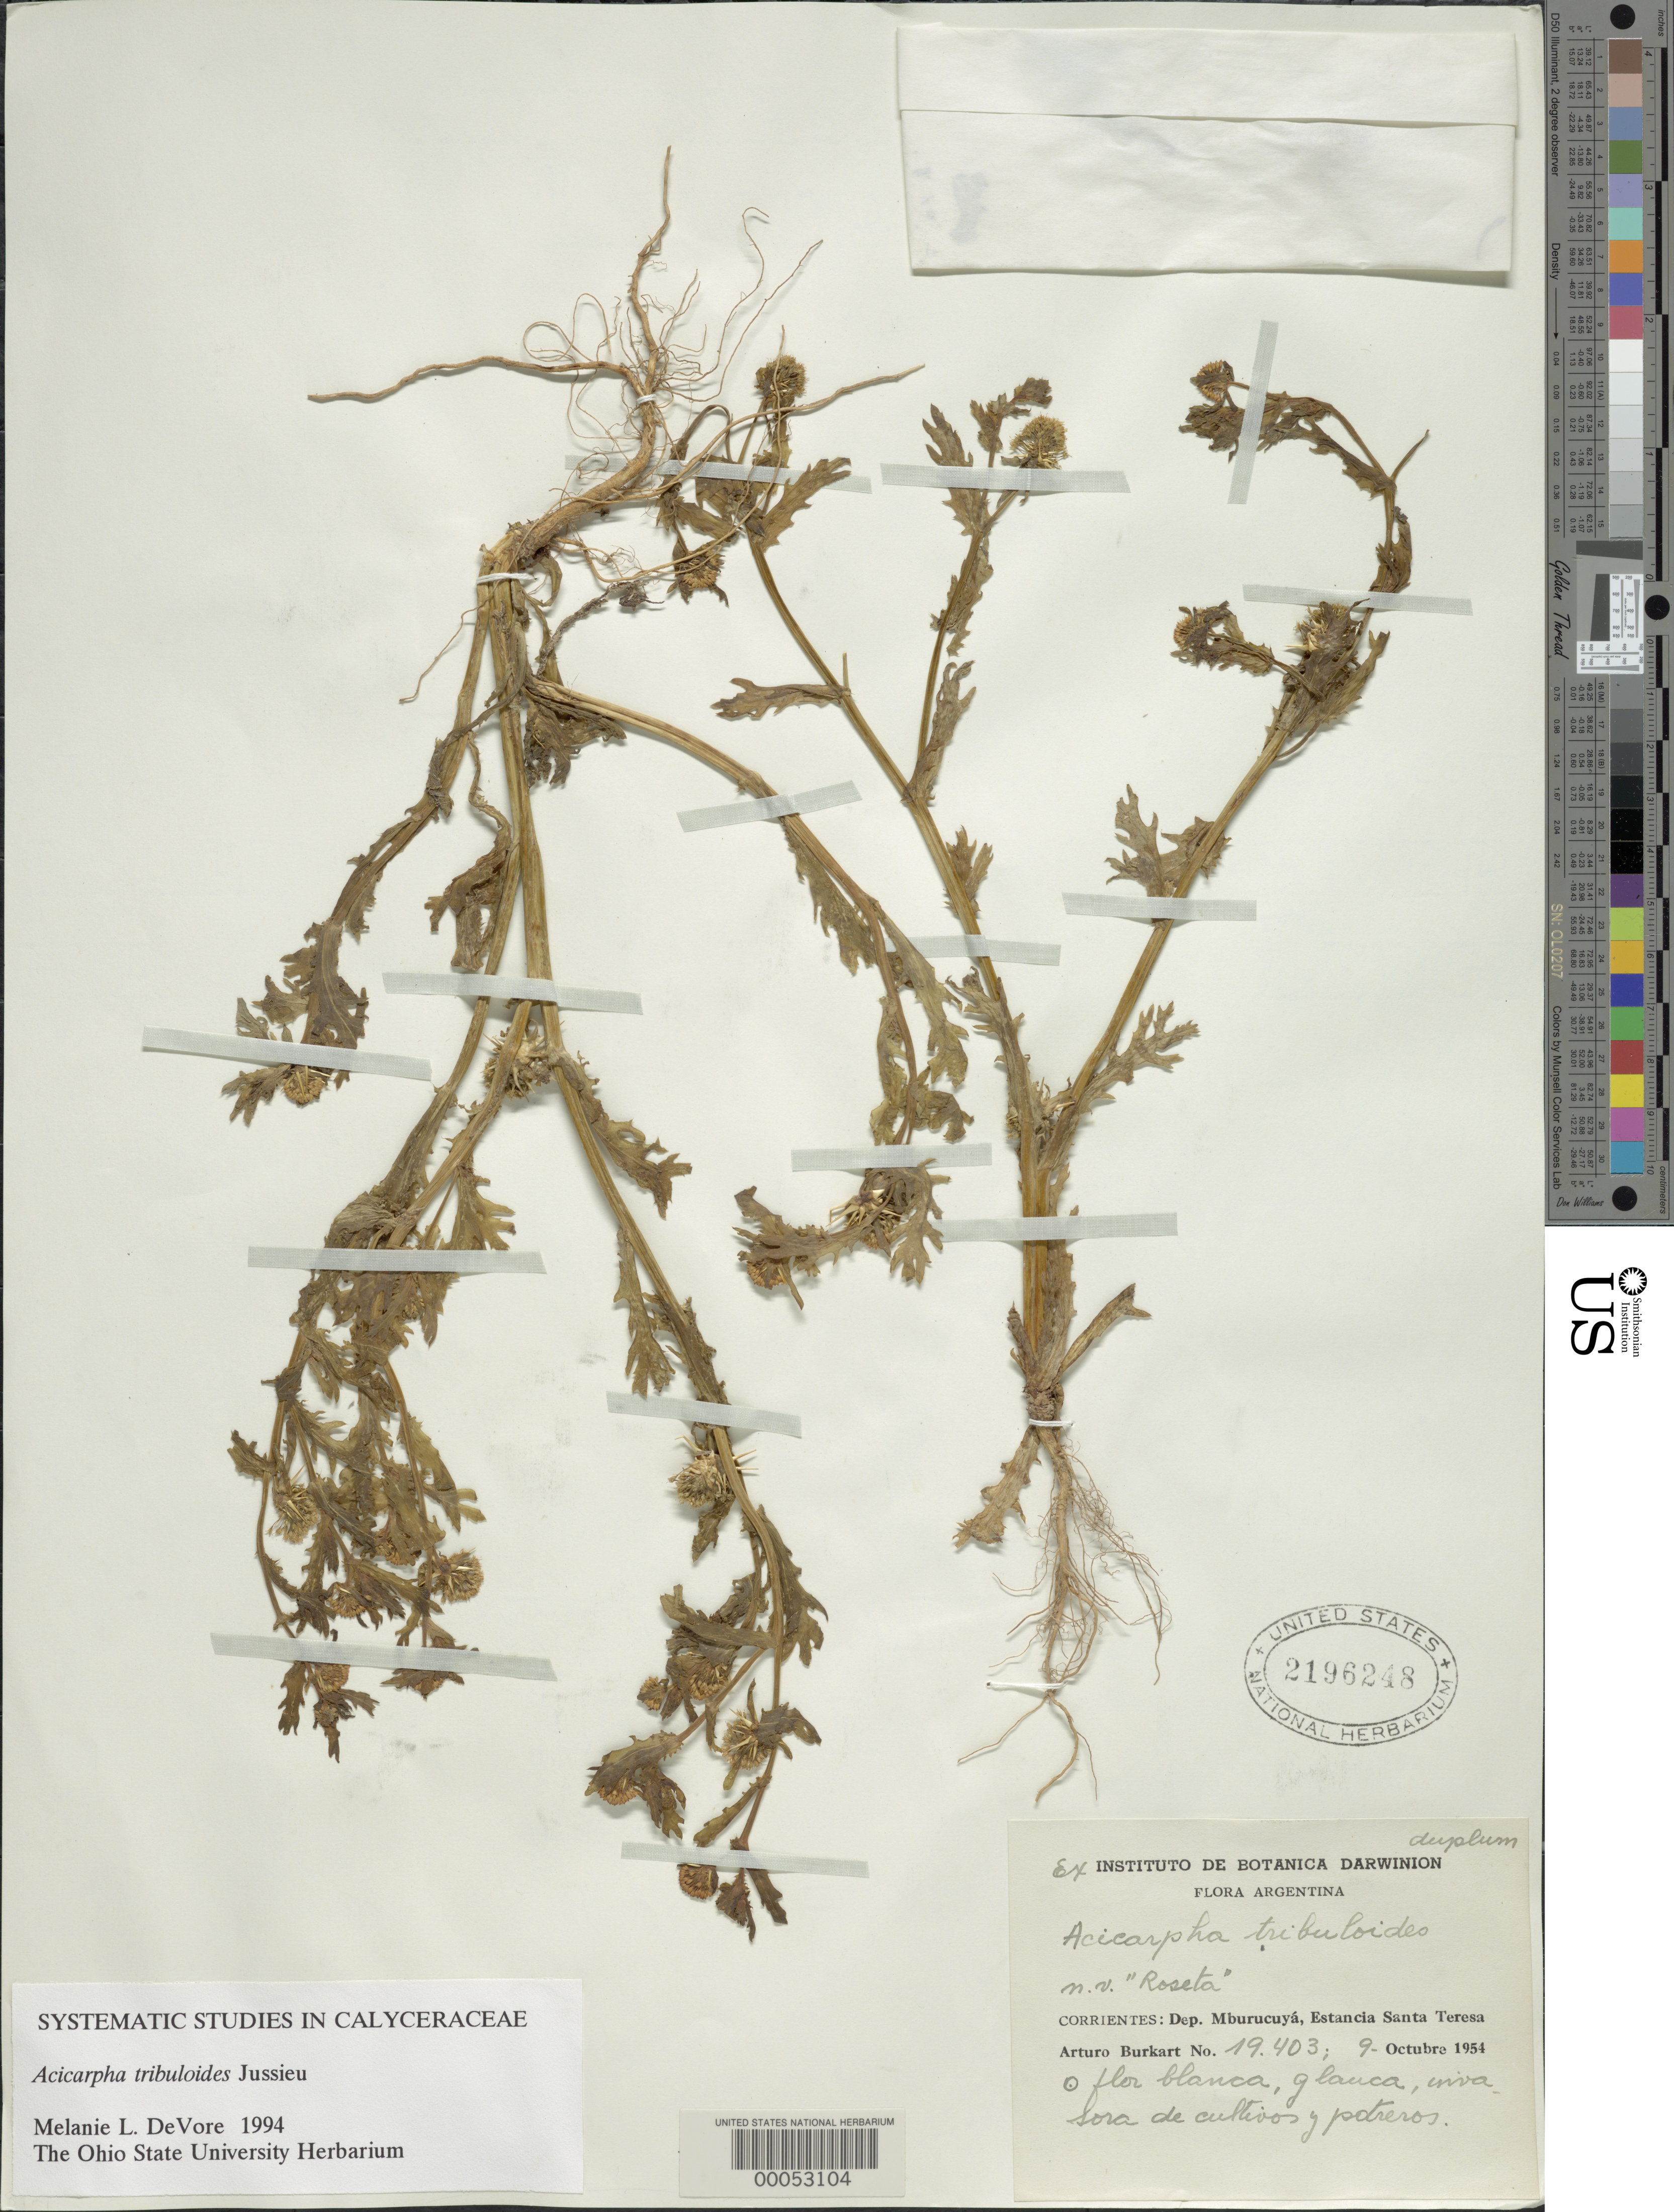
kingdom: Plantae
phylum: Tracheophyta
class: Magnoliopsida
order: Asterales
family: Calyceraceae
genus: Acicarpha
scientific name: Acicarpha tribuloides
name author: Juss.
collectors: A. E. Burkart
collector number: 19403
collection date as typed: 09 Oct 1954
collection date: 1954-10-09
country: Argentina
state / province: Corrientes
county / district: Mburucuyá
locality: Santa Teresa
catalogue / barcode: US 2196248